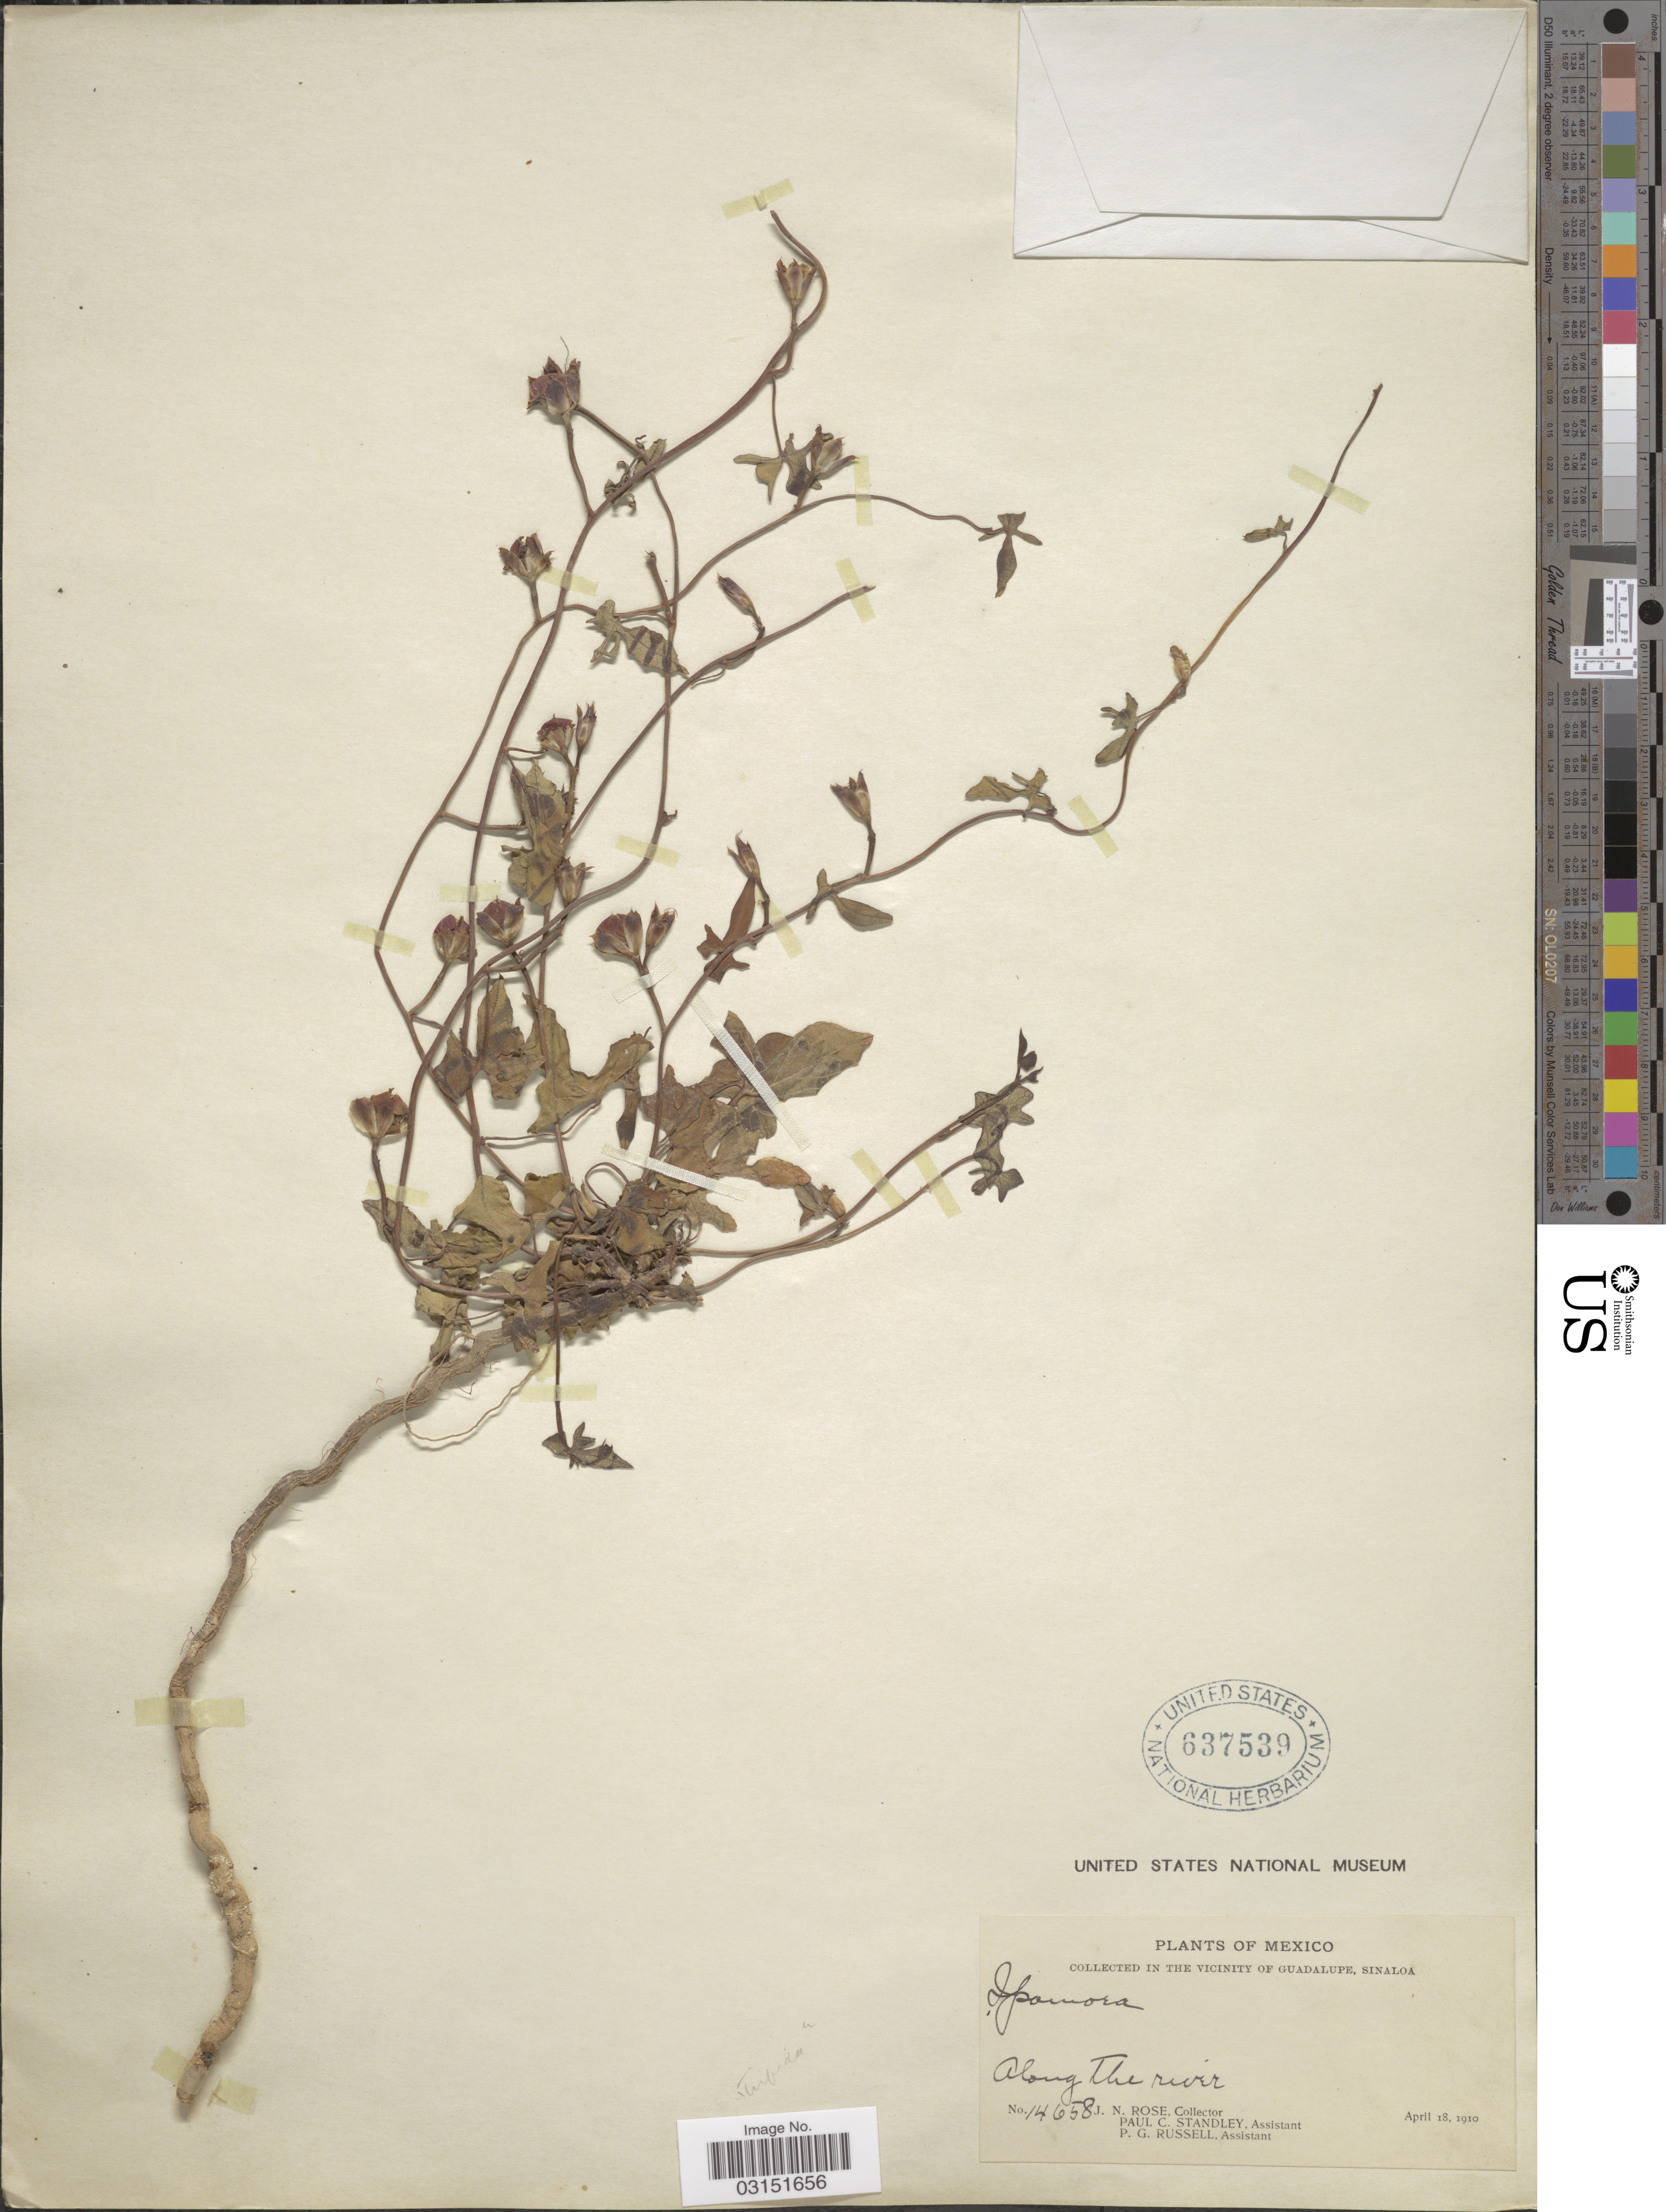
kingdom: Plantae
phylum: Tracheophyta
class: Magnoliopsida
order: Solanales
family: Convolvulaceae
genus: Ipomoea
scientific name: Ipomoea trifida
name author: (Kunth) G. Don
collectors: J. N. Rose, P. C. Standley & P. G. Russell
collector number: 4658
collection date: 1910-04-18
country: Mexico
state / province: Sinaloa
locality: In the vicinity of Guadalupe. Along the river.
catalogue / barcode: US 637539